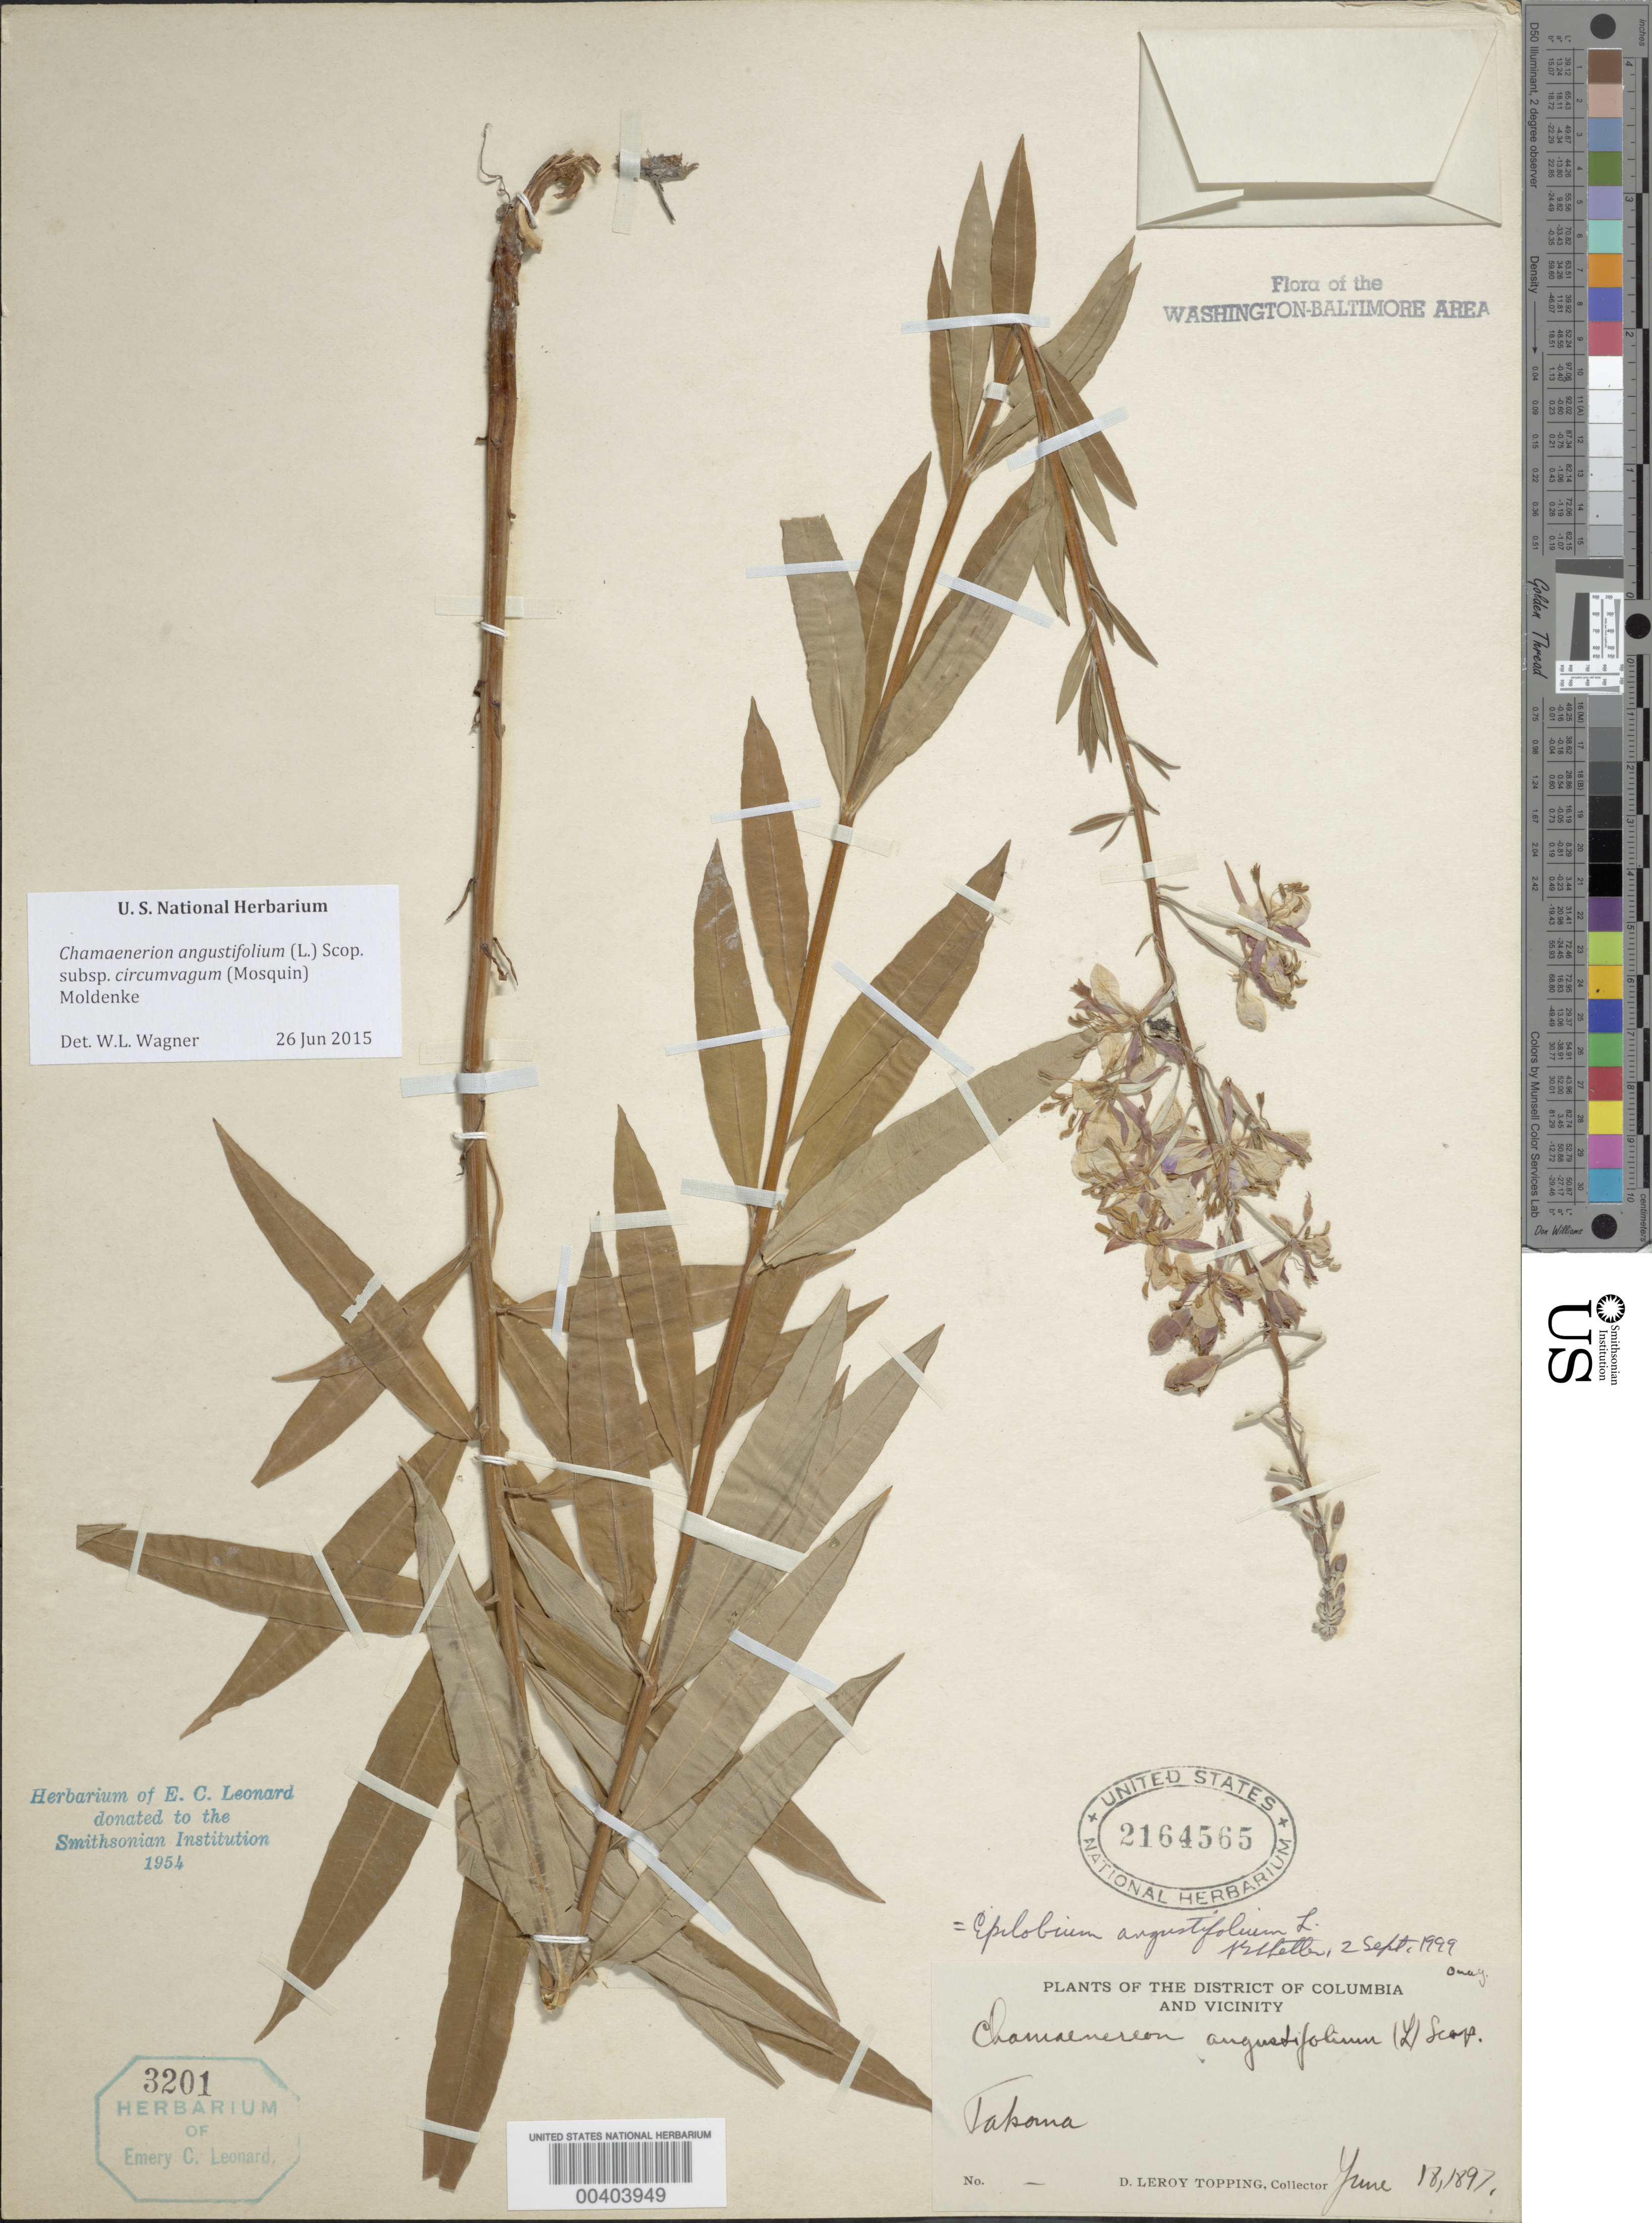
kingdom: Plantae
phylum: Tracheophyta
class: Magnoliopsida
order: Myrtales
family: Onagraceae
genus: Chamaenerion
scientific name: Chamaenerion angustifolium subsp. circumvagum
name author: (Mosquin) Moldenke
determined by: Wagner, W. L., (BOT), Smithsonian Institution - National Museum of Natural History (UNITED STATES)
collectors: D. L. Topping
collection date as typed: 18 Jun 1897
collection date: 1897-06-18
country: United States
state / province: Maryland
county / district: Montgomery / Prince George's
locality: Takoma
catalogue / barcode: US 2164565